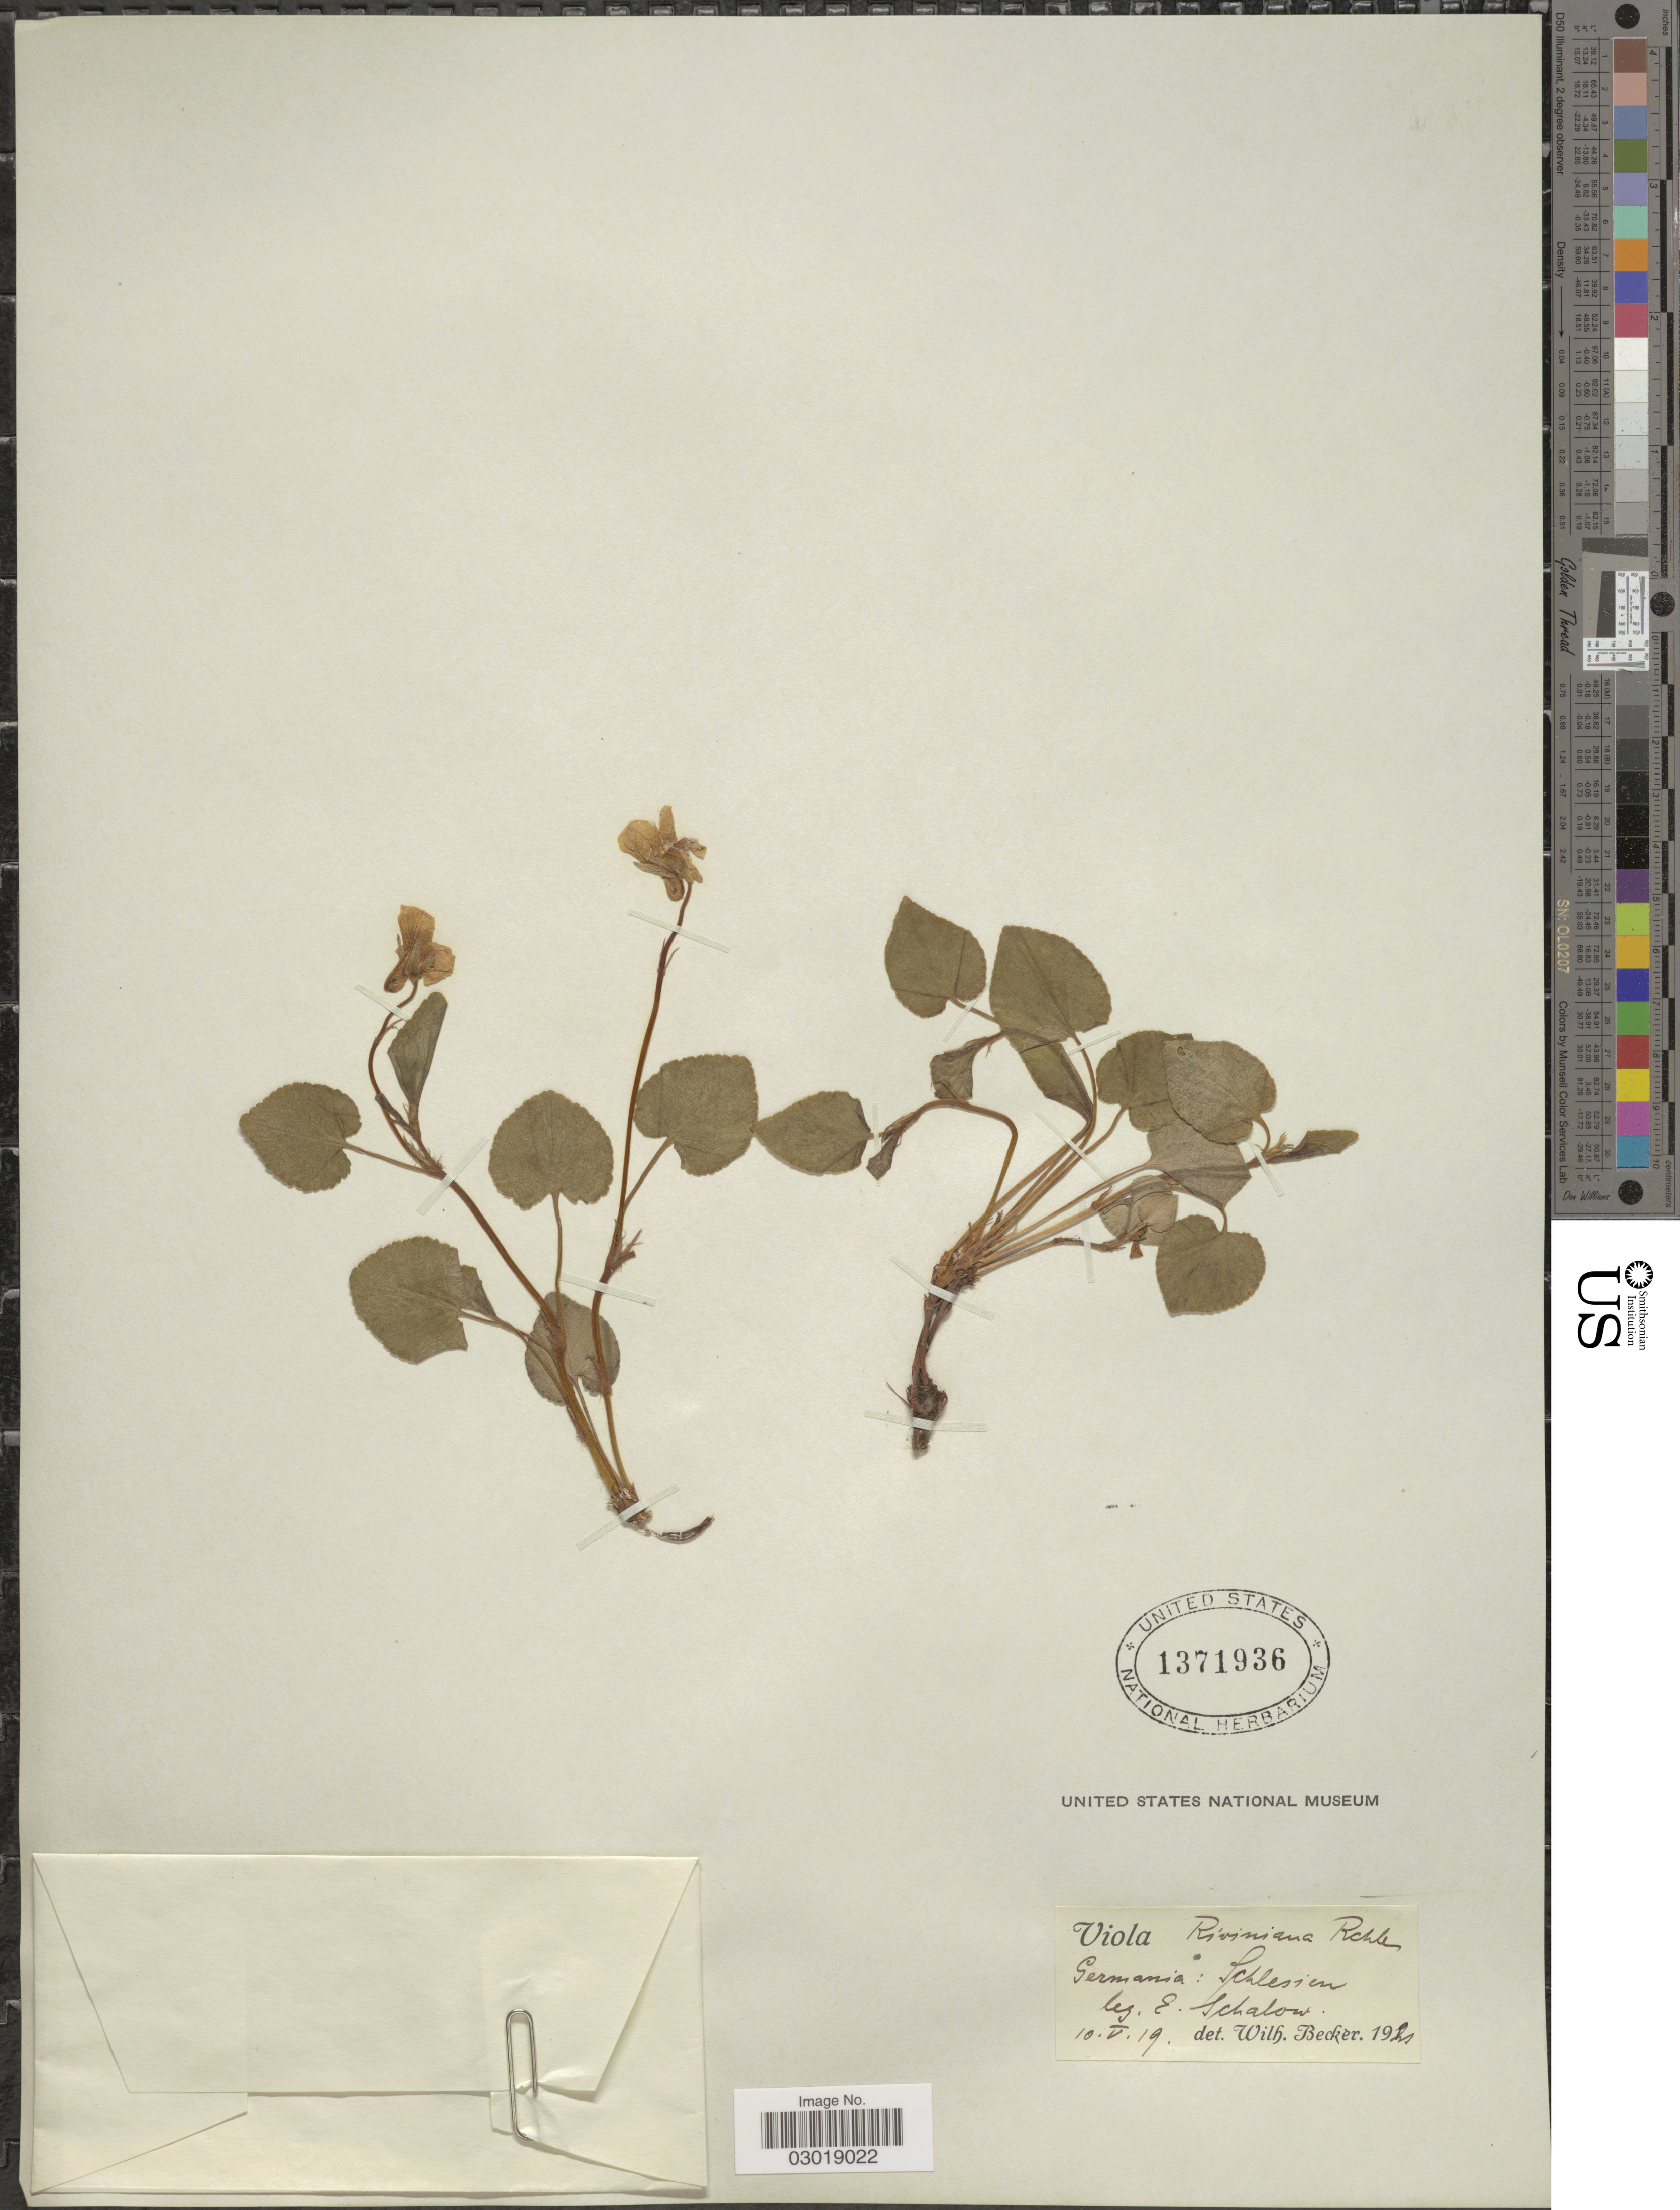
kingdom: Plantae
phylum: Tracheophyta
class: Magnoliopsida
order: Malpighiales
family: Violaceae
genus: Viola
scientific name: Viola riviniana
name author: Rchb.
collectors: E. Schalow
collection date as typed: Transcribed d/m/y: 10/5/19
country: Poland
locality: Schlessien.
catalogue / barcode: US 1371936